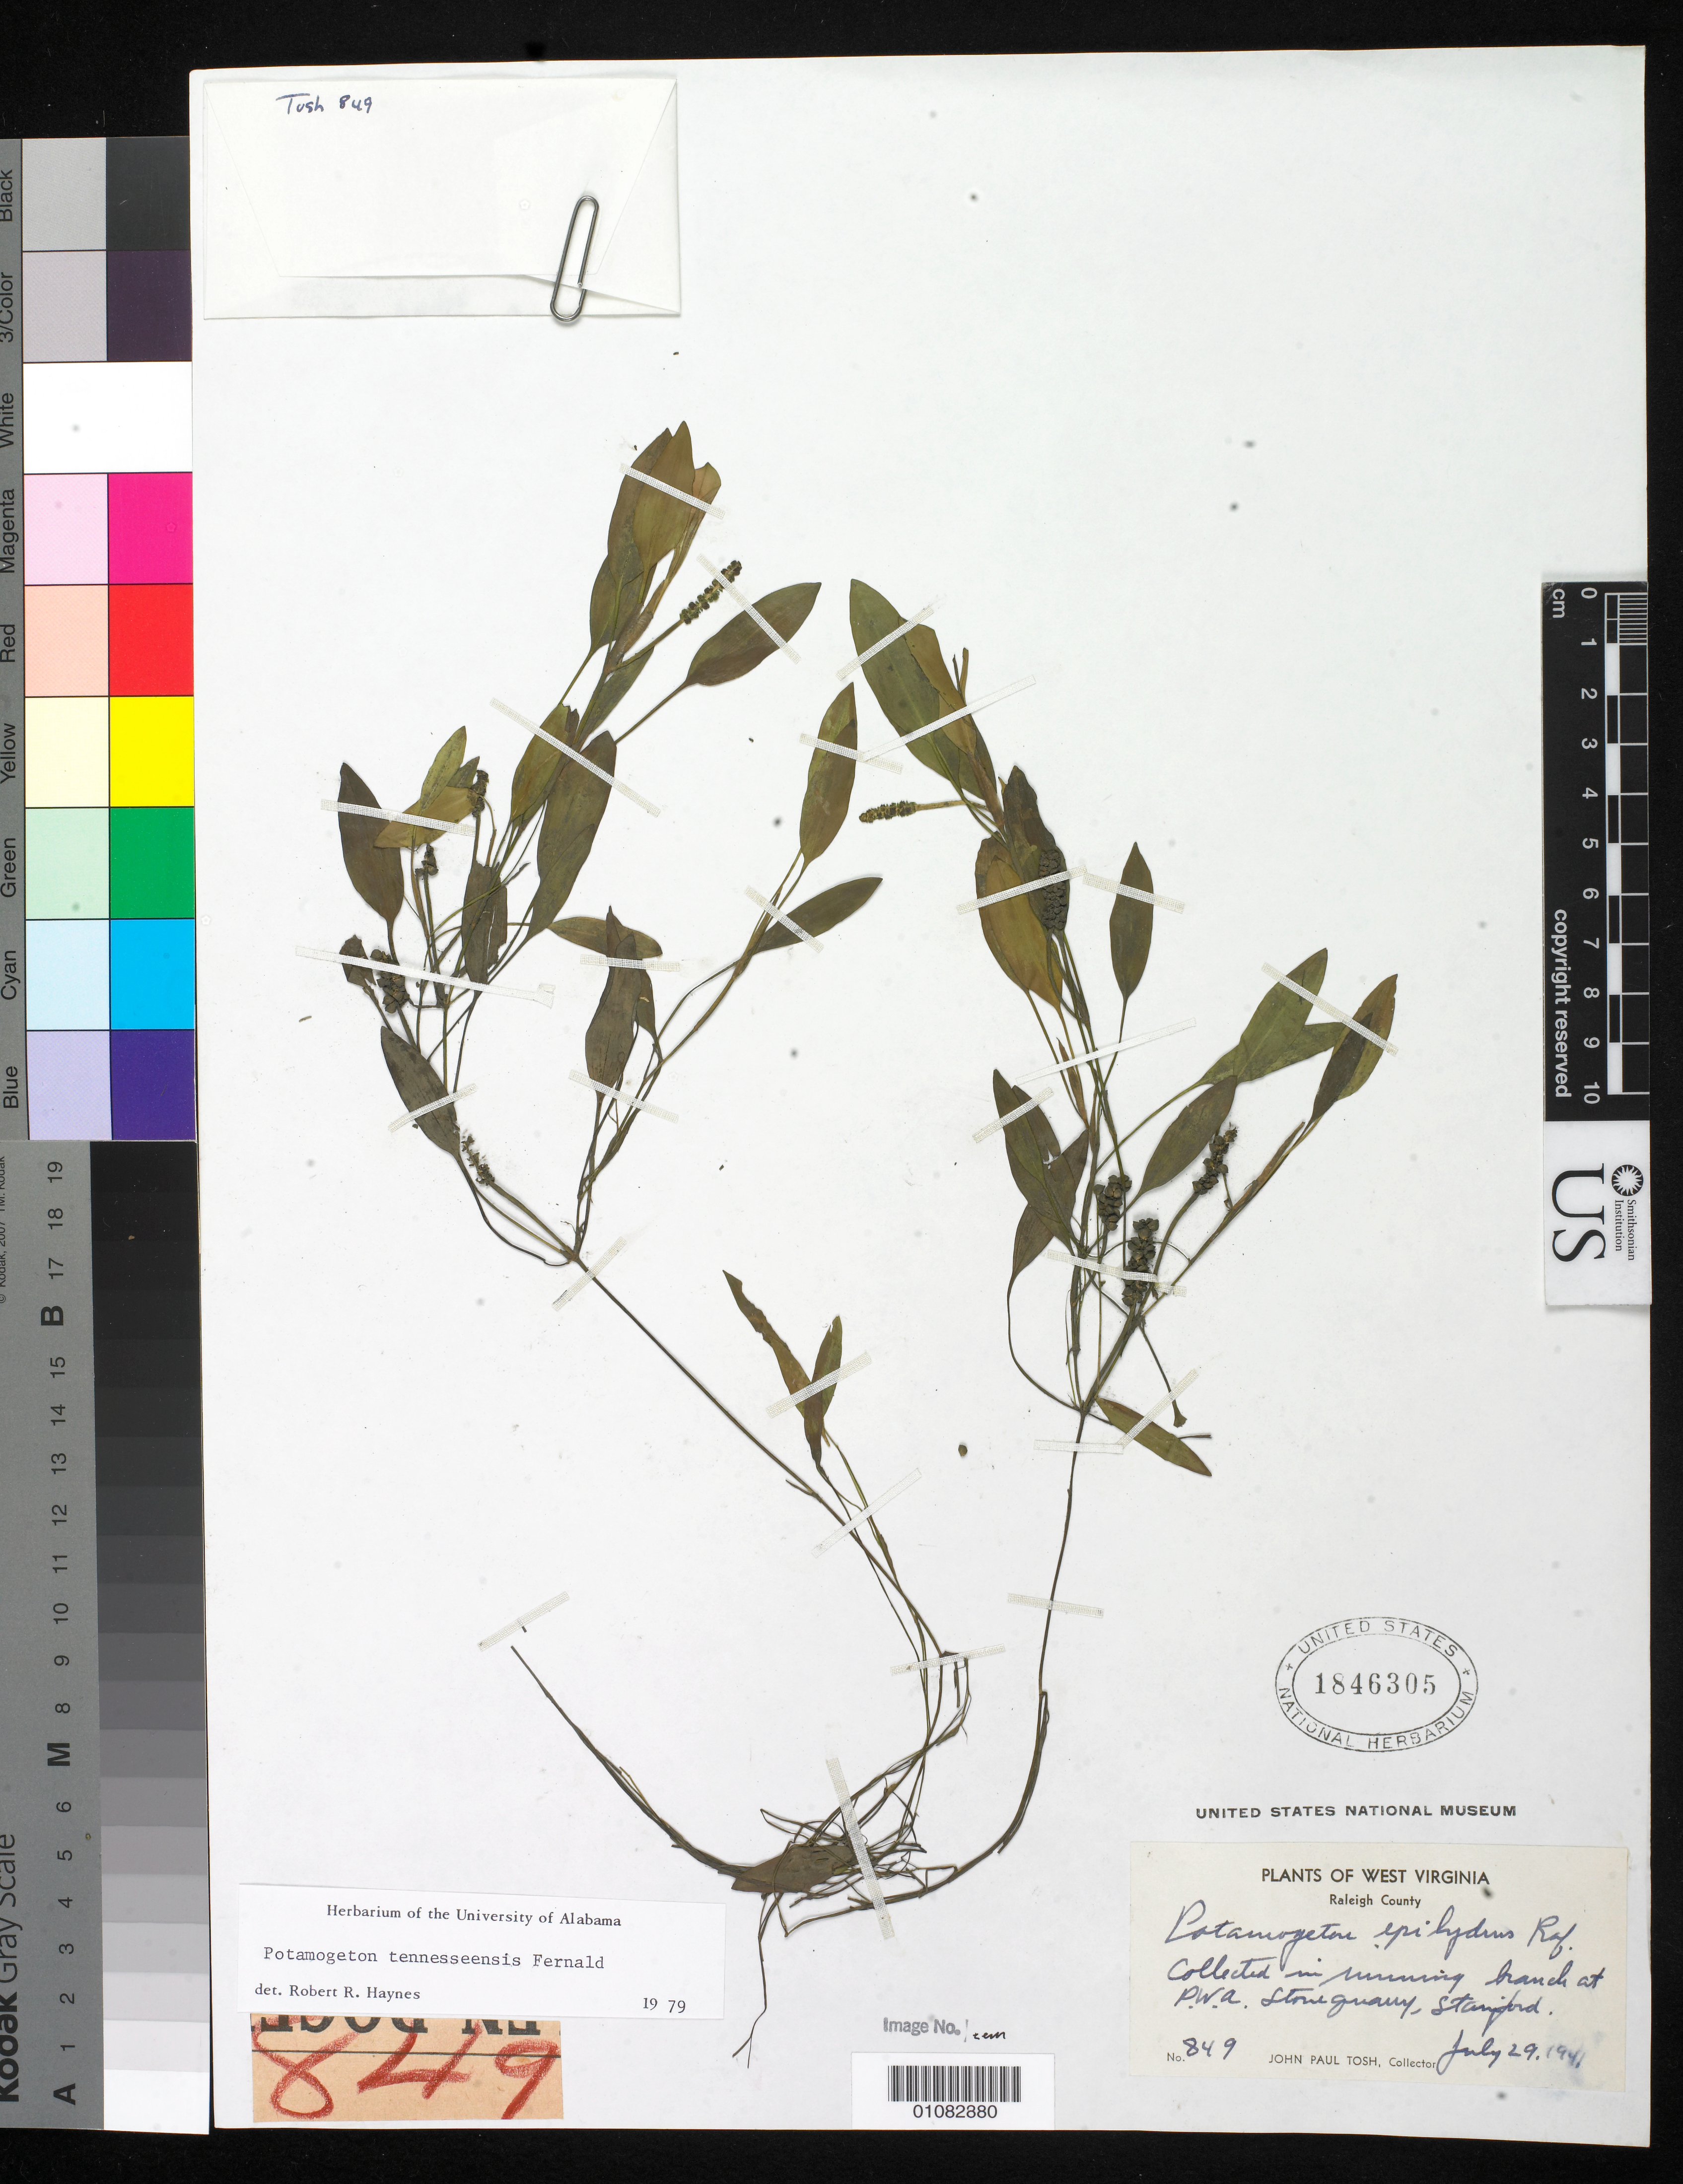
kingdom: Plantae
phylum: Tracheophyta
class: Liliopsida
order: Alismatales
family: Potamogetonaceae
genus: Potamogeton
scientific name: Potamogeton crispus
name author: L.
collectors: J. Tosh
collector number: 849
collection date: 1941-07-29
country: United States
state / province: West Virginia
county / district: Raleigh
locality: Stanford, stone quarry, Minning (?) branch at P. W. A.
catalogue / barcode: US 1846305